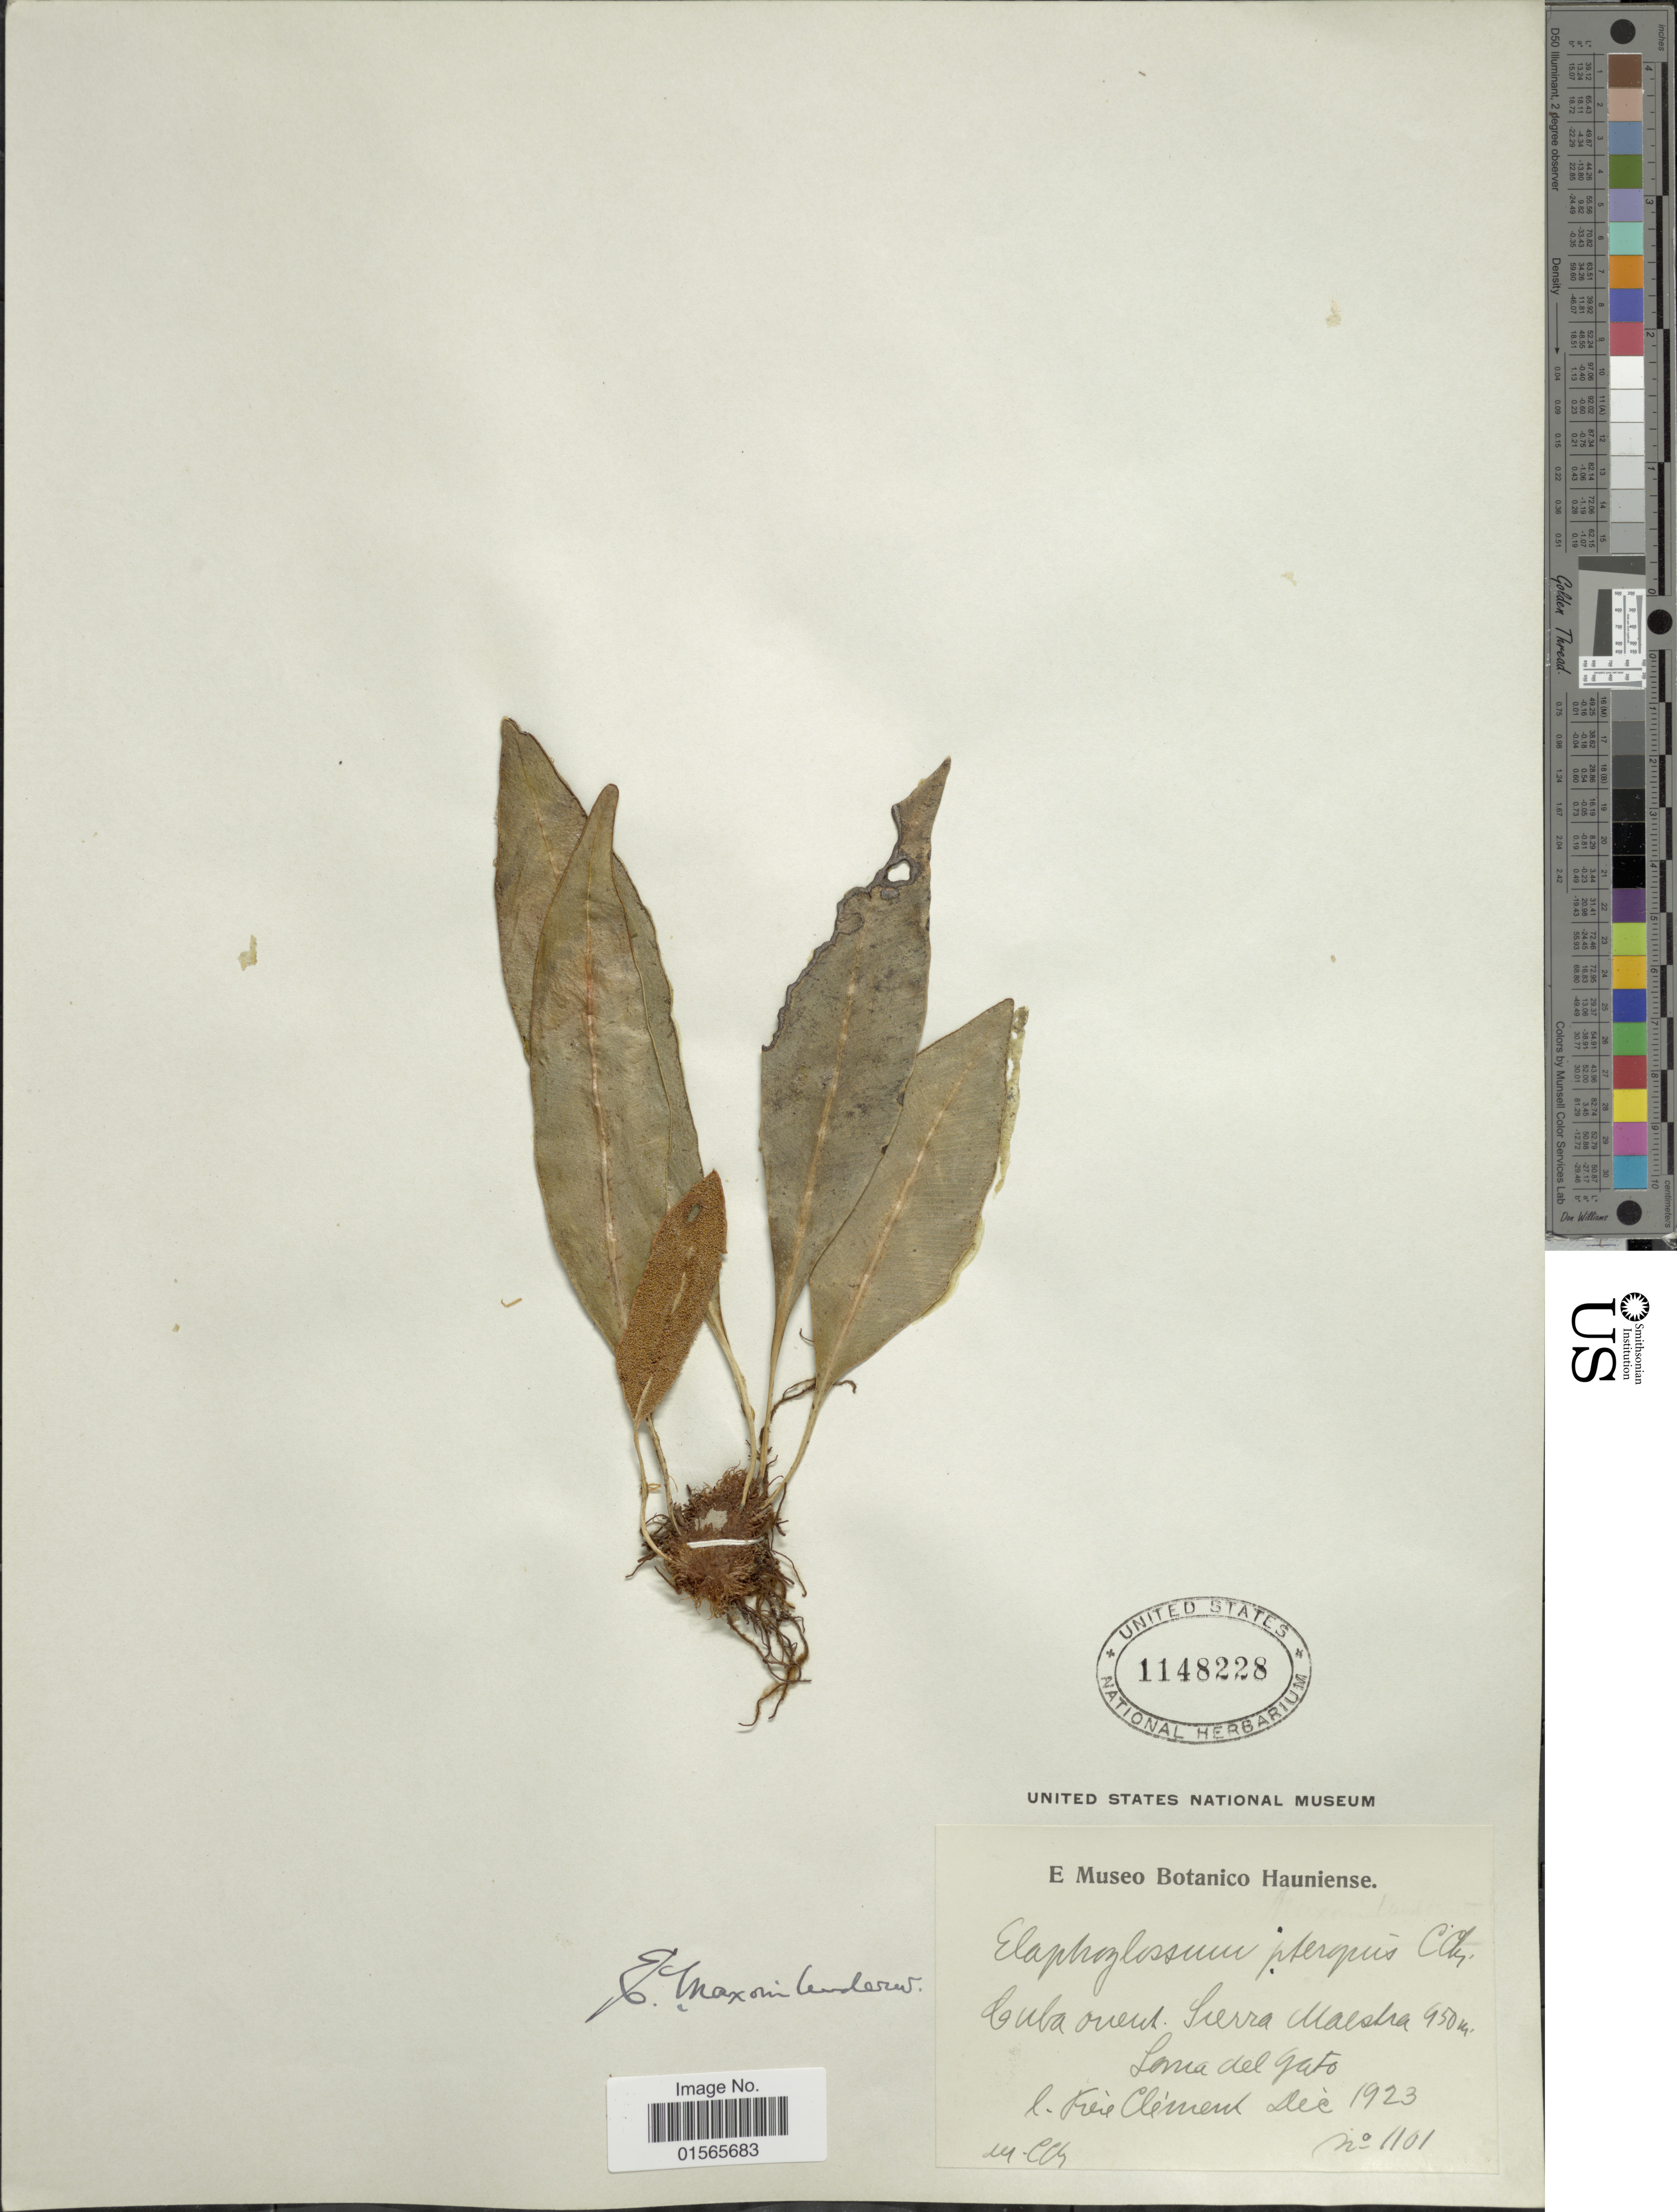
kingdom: Plantae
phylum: Tracheophyta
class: Polypodiopsida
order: Polypodiales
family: Dryopteridaceae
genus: Elaphoglossum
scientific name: Elaphoglossum maxonii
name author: Underw. ex C.V. Morton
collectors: B. Clement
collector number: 1101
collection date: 1923-12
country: Cuba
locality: Sierra Mastra, Loma del Gato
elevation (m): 950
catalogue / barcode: US 1148228